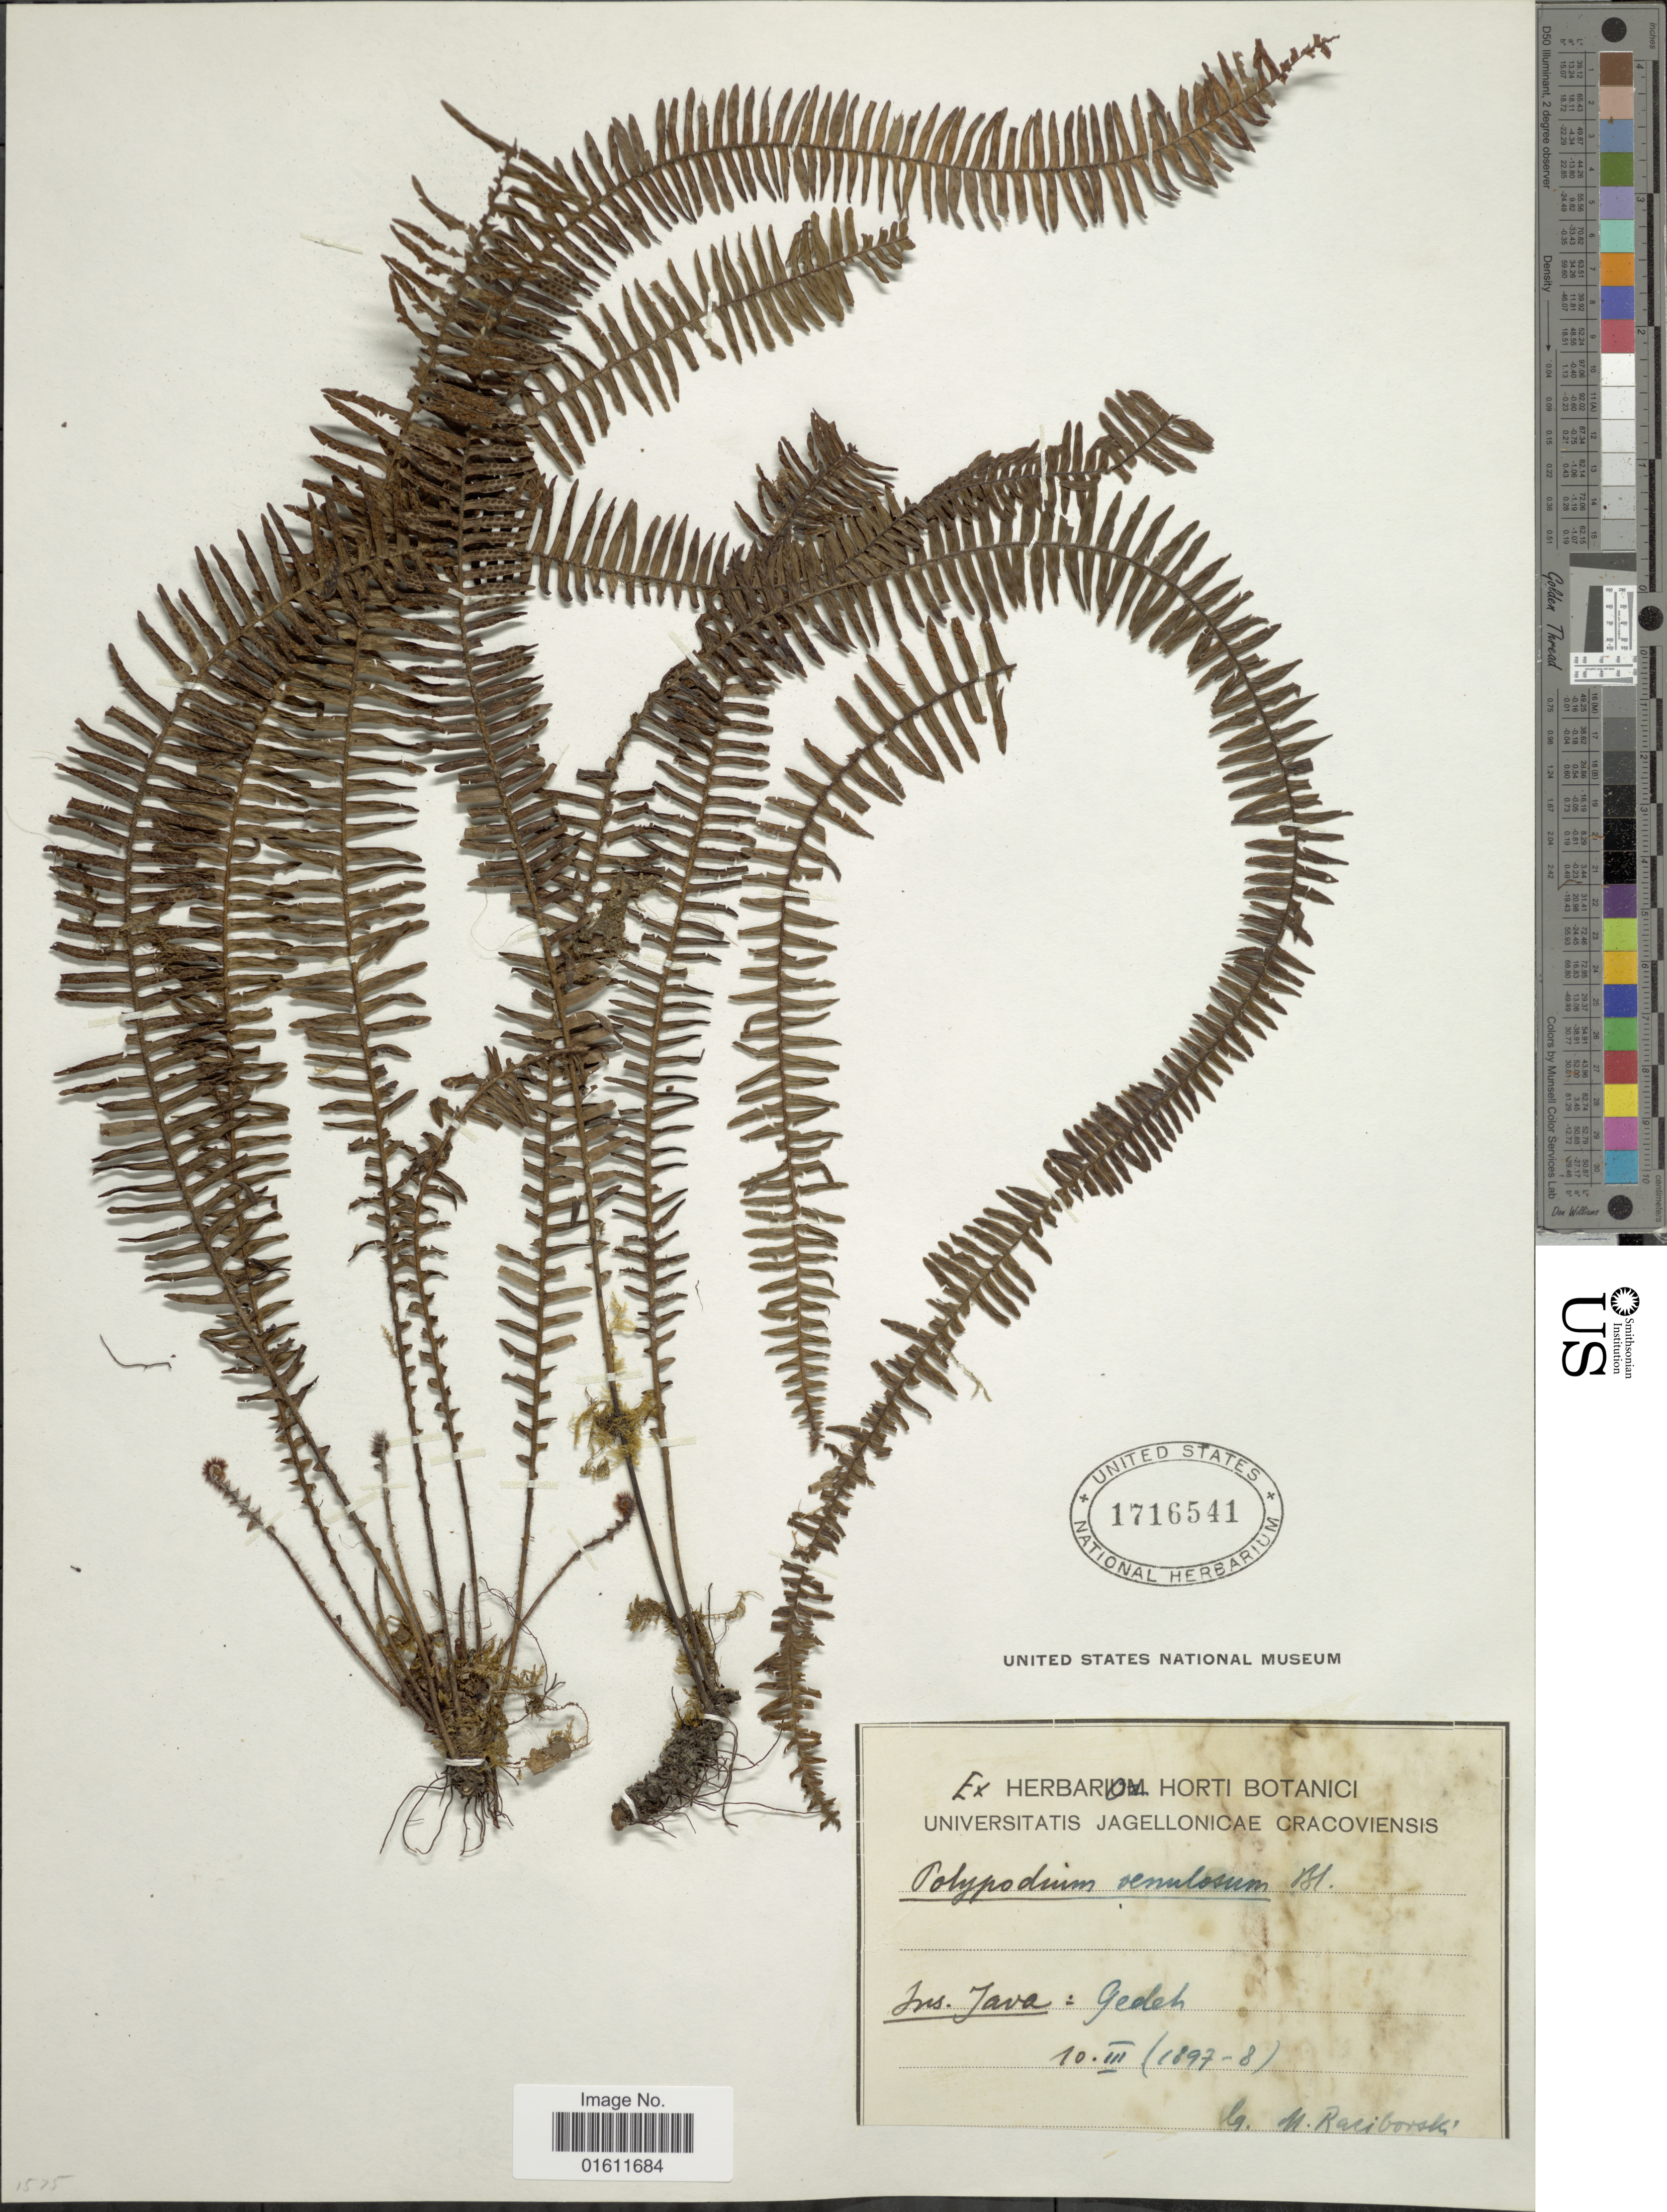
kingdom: Plantae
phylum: Tracheophyta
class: Polypodiopsida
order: Polypodiales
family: Polypodiaceae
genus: Prosaptia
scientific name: Prosaptia venulosa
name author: (Blume) M.G. Price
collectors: M. Raciborski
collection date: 1897-03-10/1898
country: Indonesia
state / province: Java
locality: Ins. Java: Gedeh.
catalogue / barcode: US 1716541